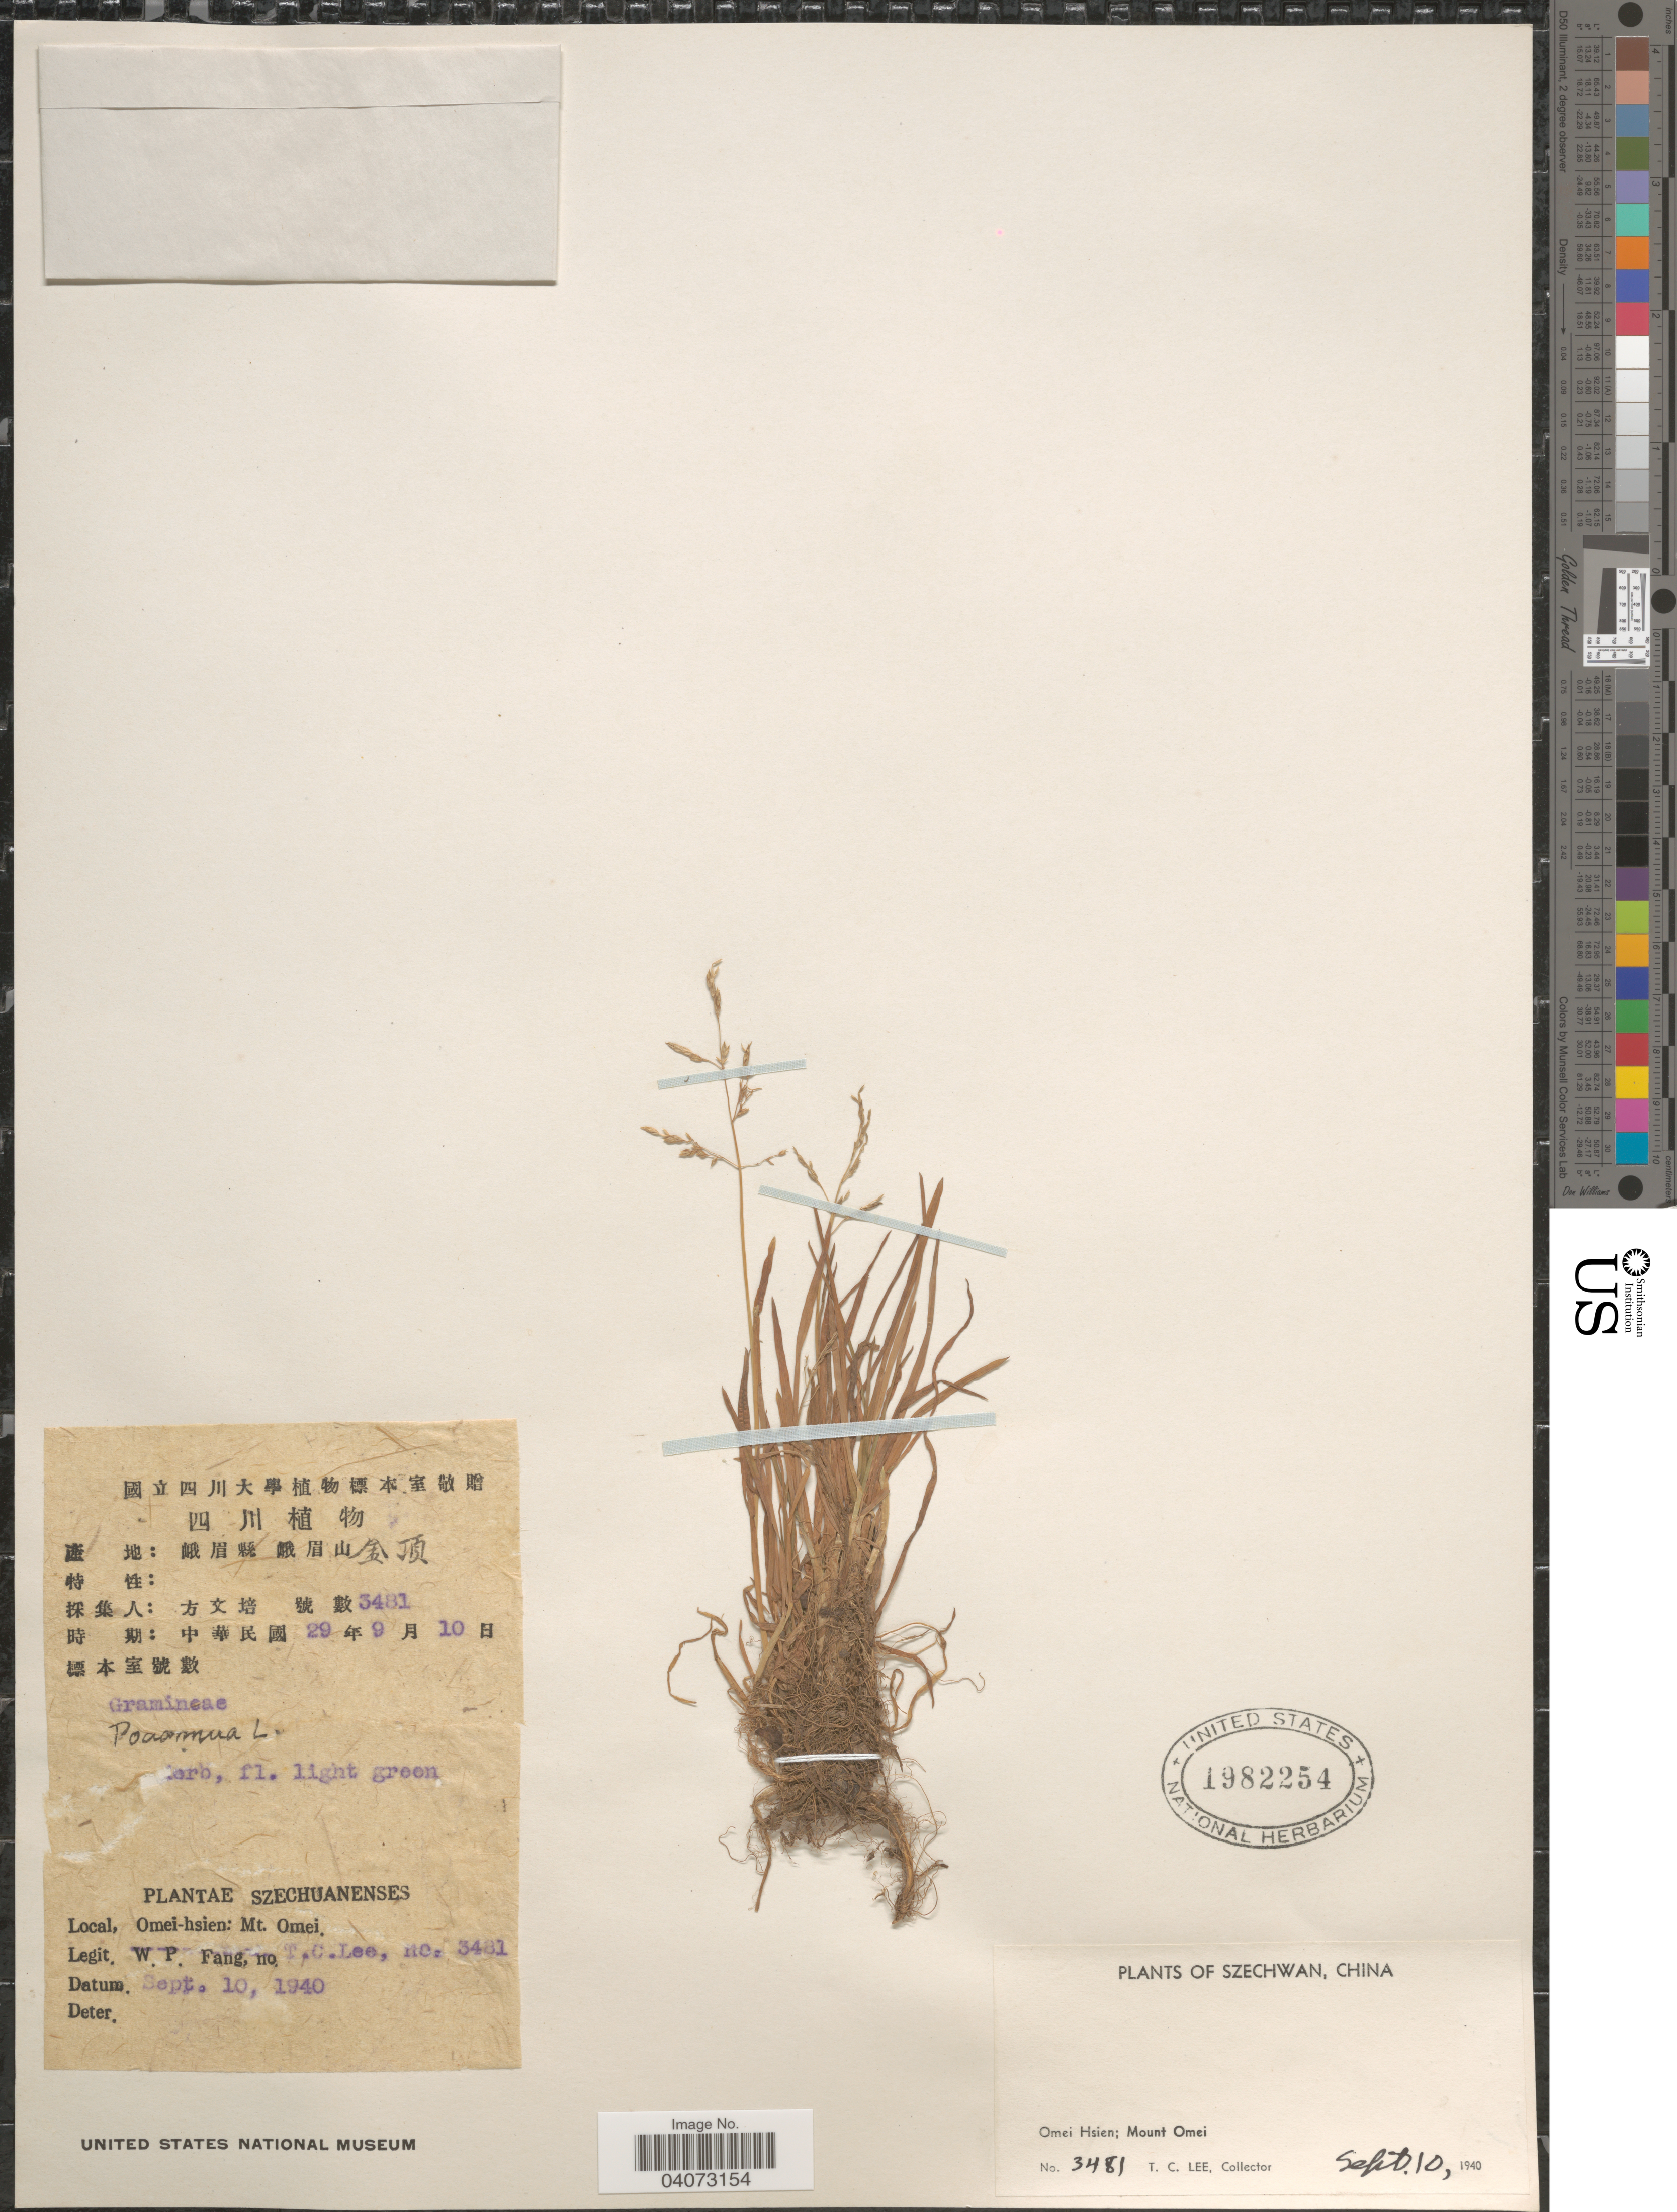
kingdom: Plantae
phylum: Tracheophyta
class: Liliopsida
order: Poales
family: Poaceae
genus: Poa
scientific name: Poa annua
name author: L.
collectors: T. Lee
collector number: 3481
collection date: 1940-09-10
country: China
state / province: Sichuan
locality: Szechwan. Omei Hsien; Mount Omei.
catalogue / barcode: US 1982254